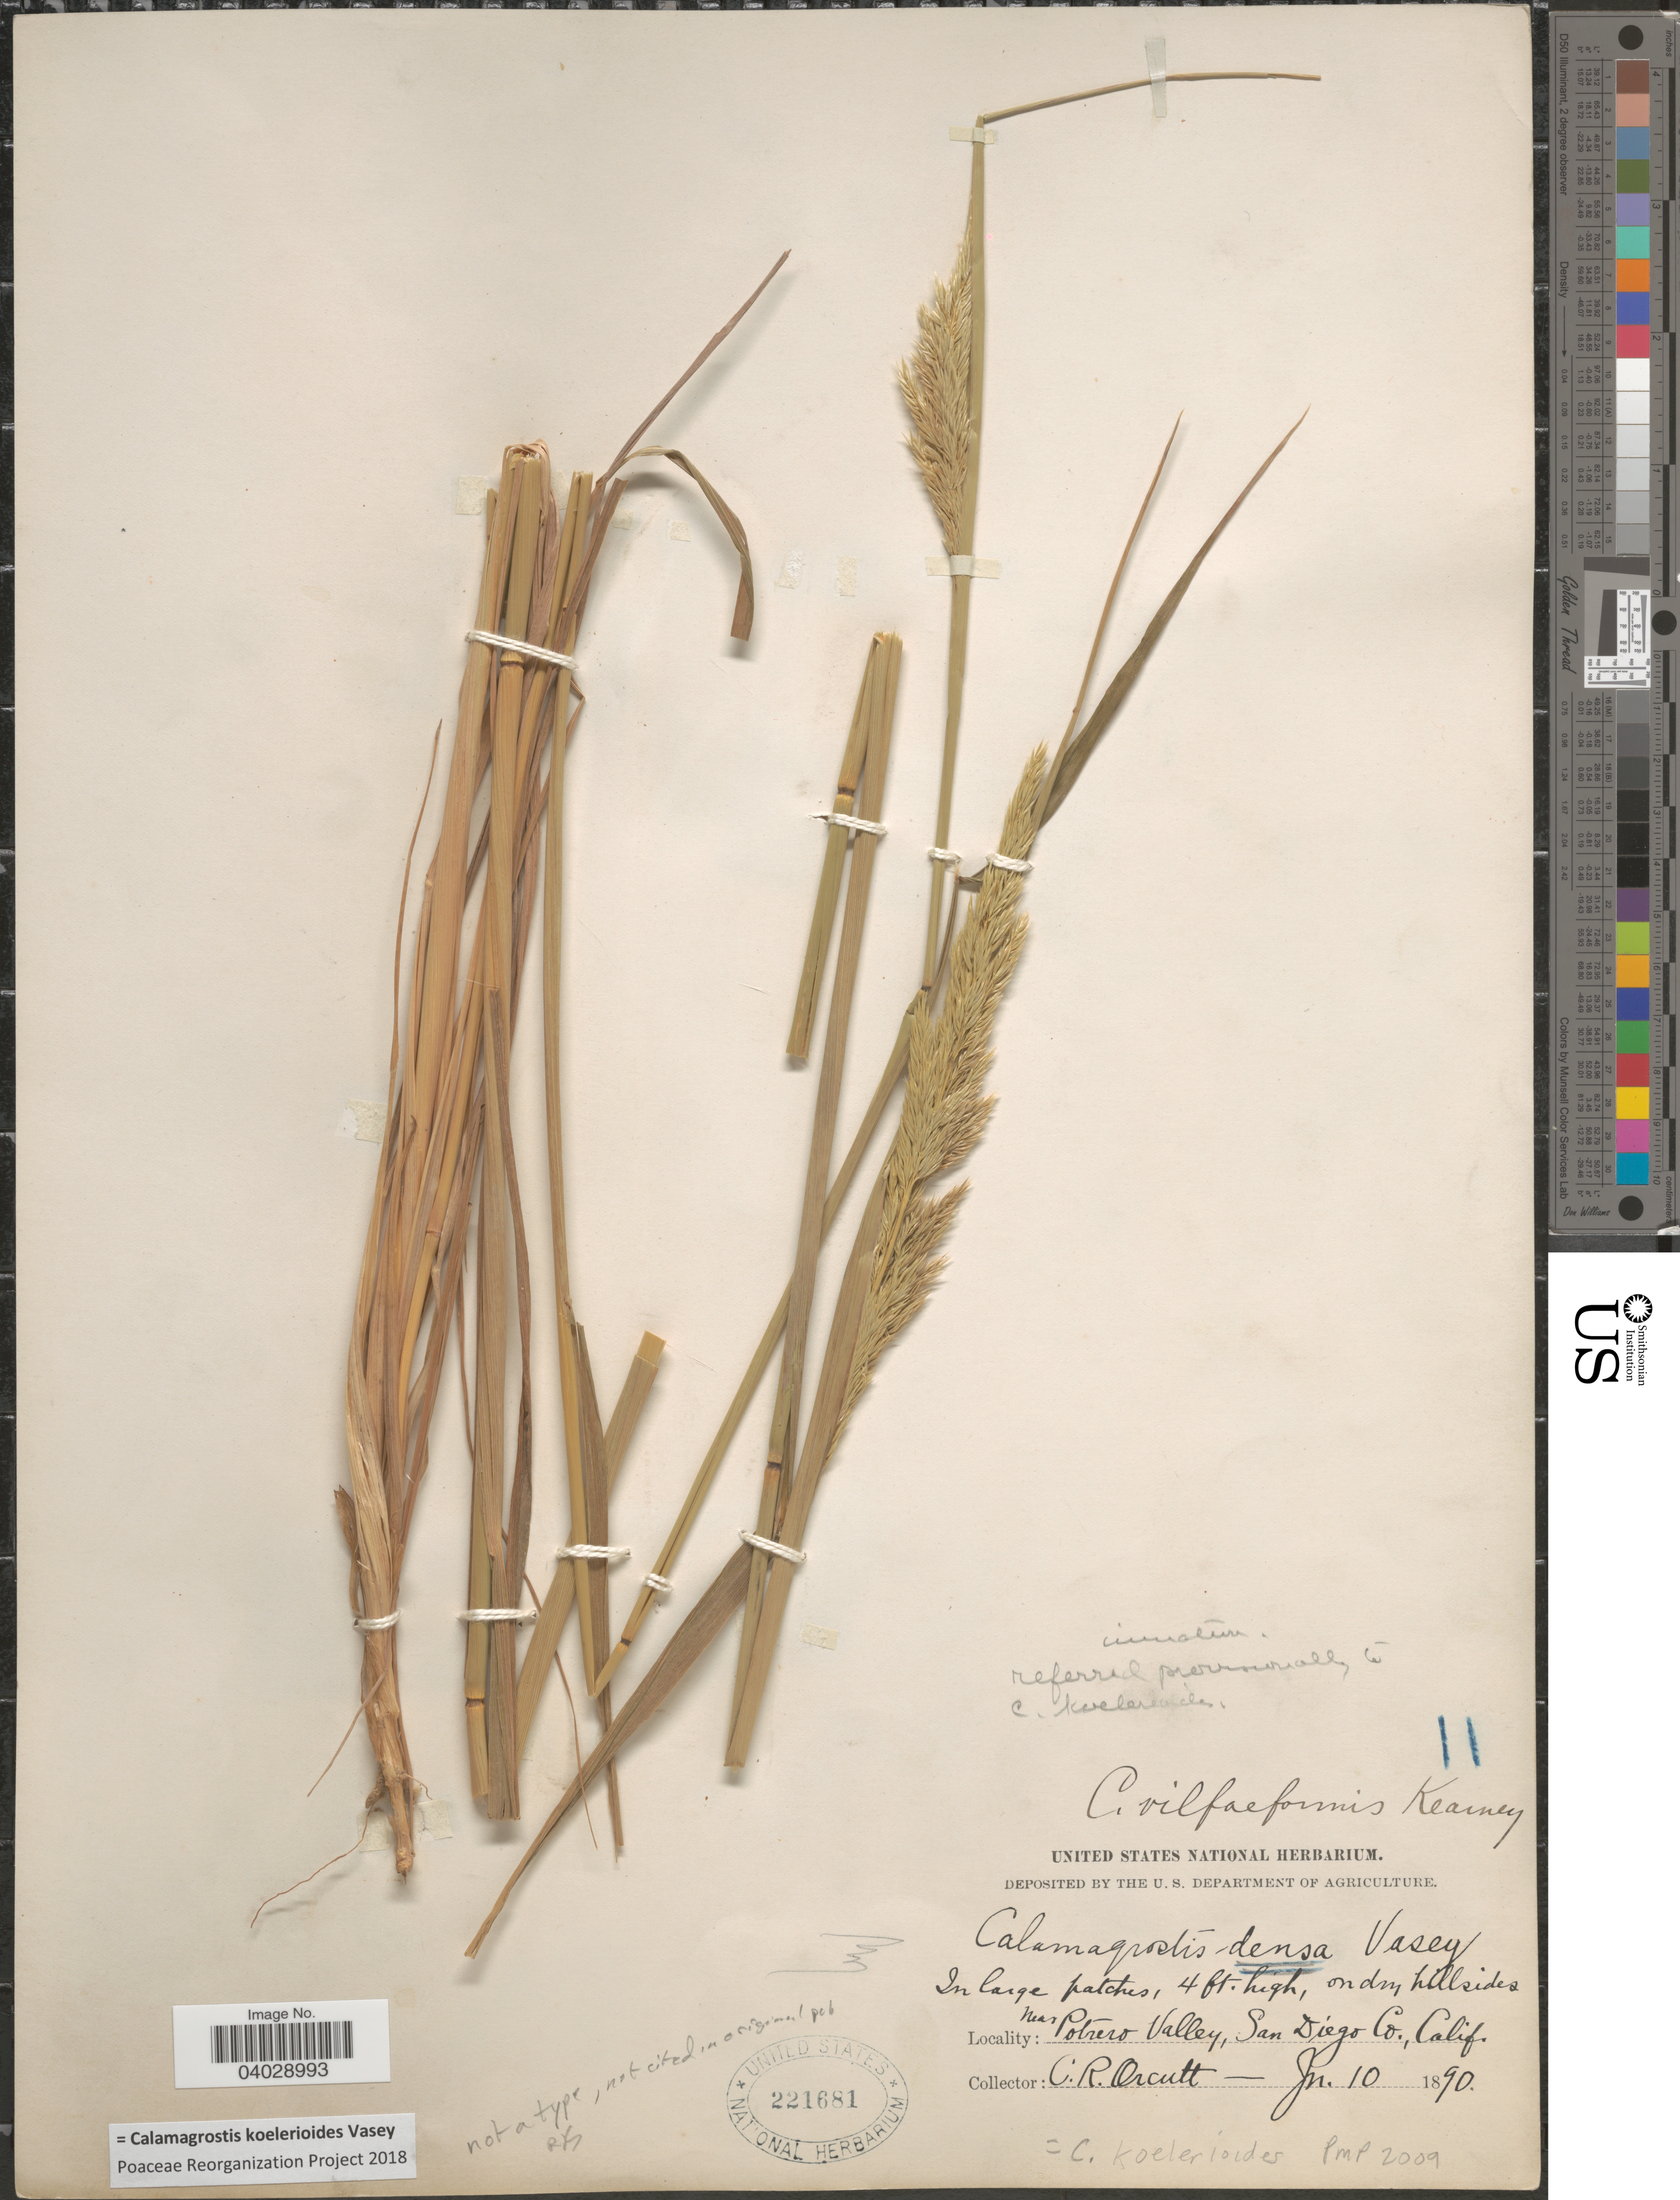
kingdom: Plantae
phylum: Tracheophyta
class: Liliopsida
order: Poales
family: Poaceae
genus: Calamagrostis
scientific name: Calamagrostis koelerioides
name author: Vasey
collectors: C. R. Orcutt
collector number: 11 ?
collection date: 1890-06-10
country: United States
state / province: California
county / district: San Diego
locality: Near Potrero Valley, San Diego Co.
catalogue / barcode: US 221681